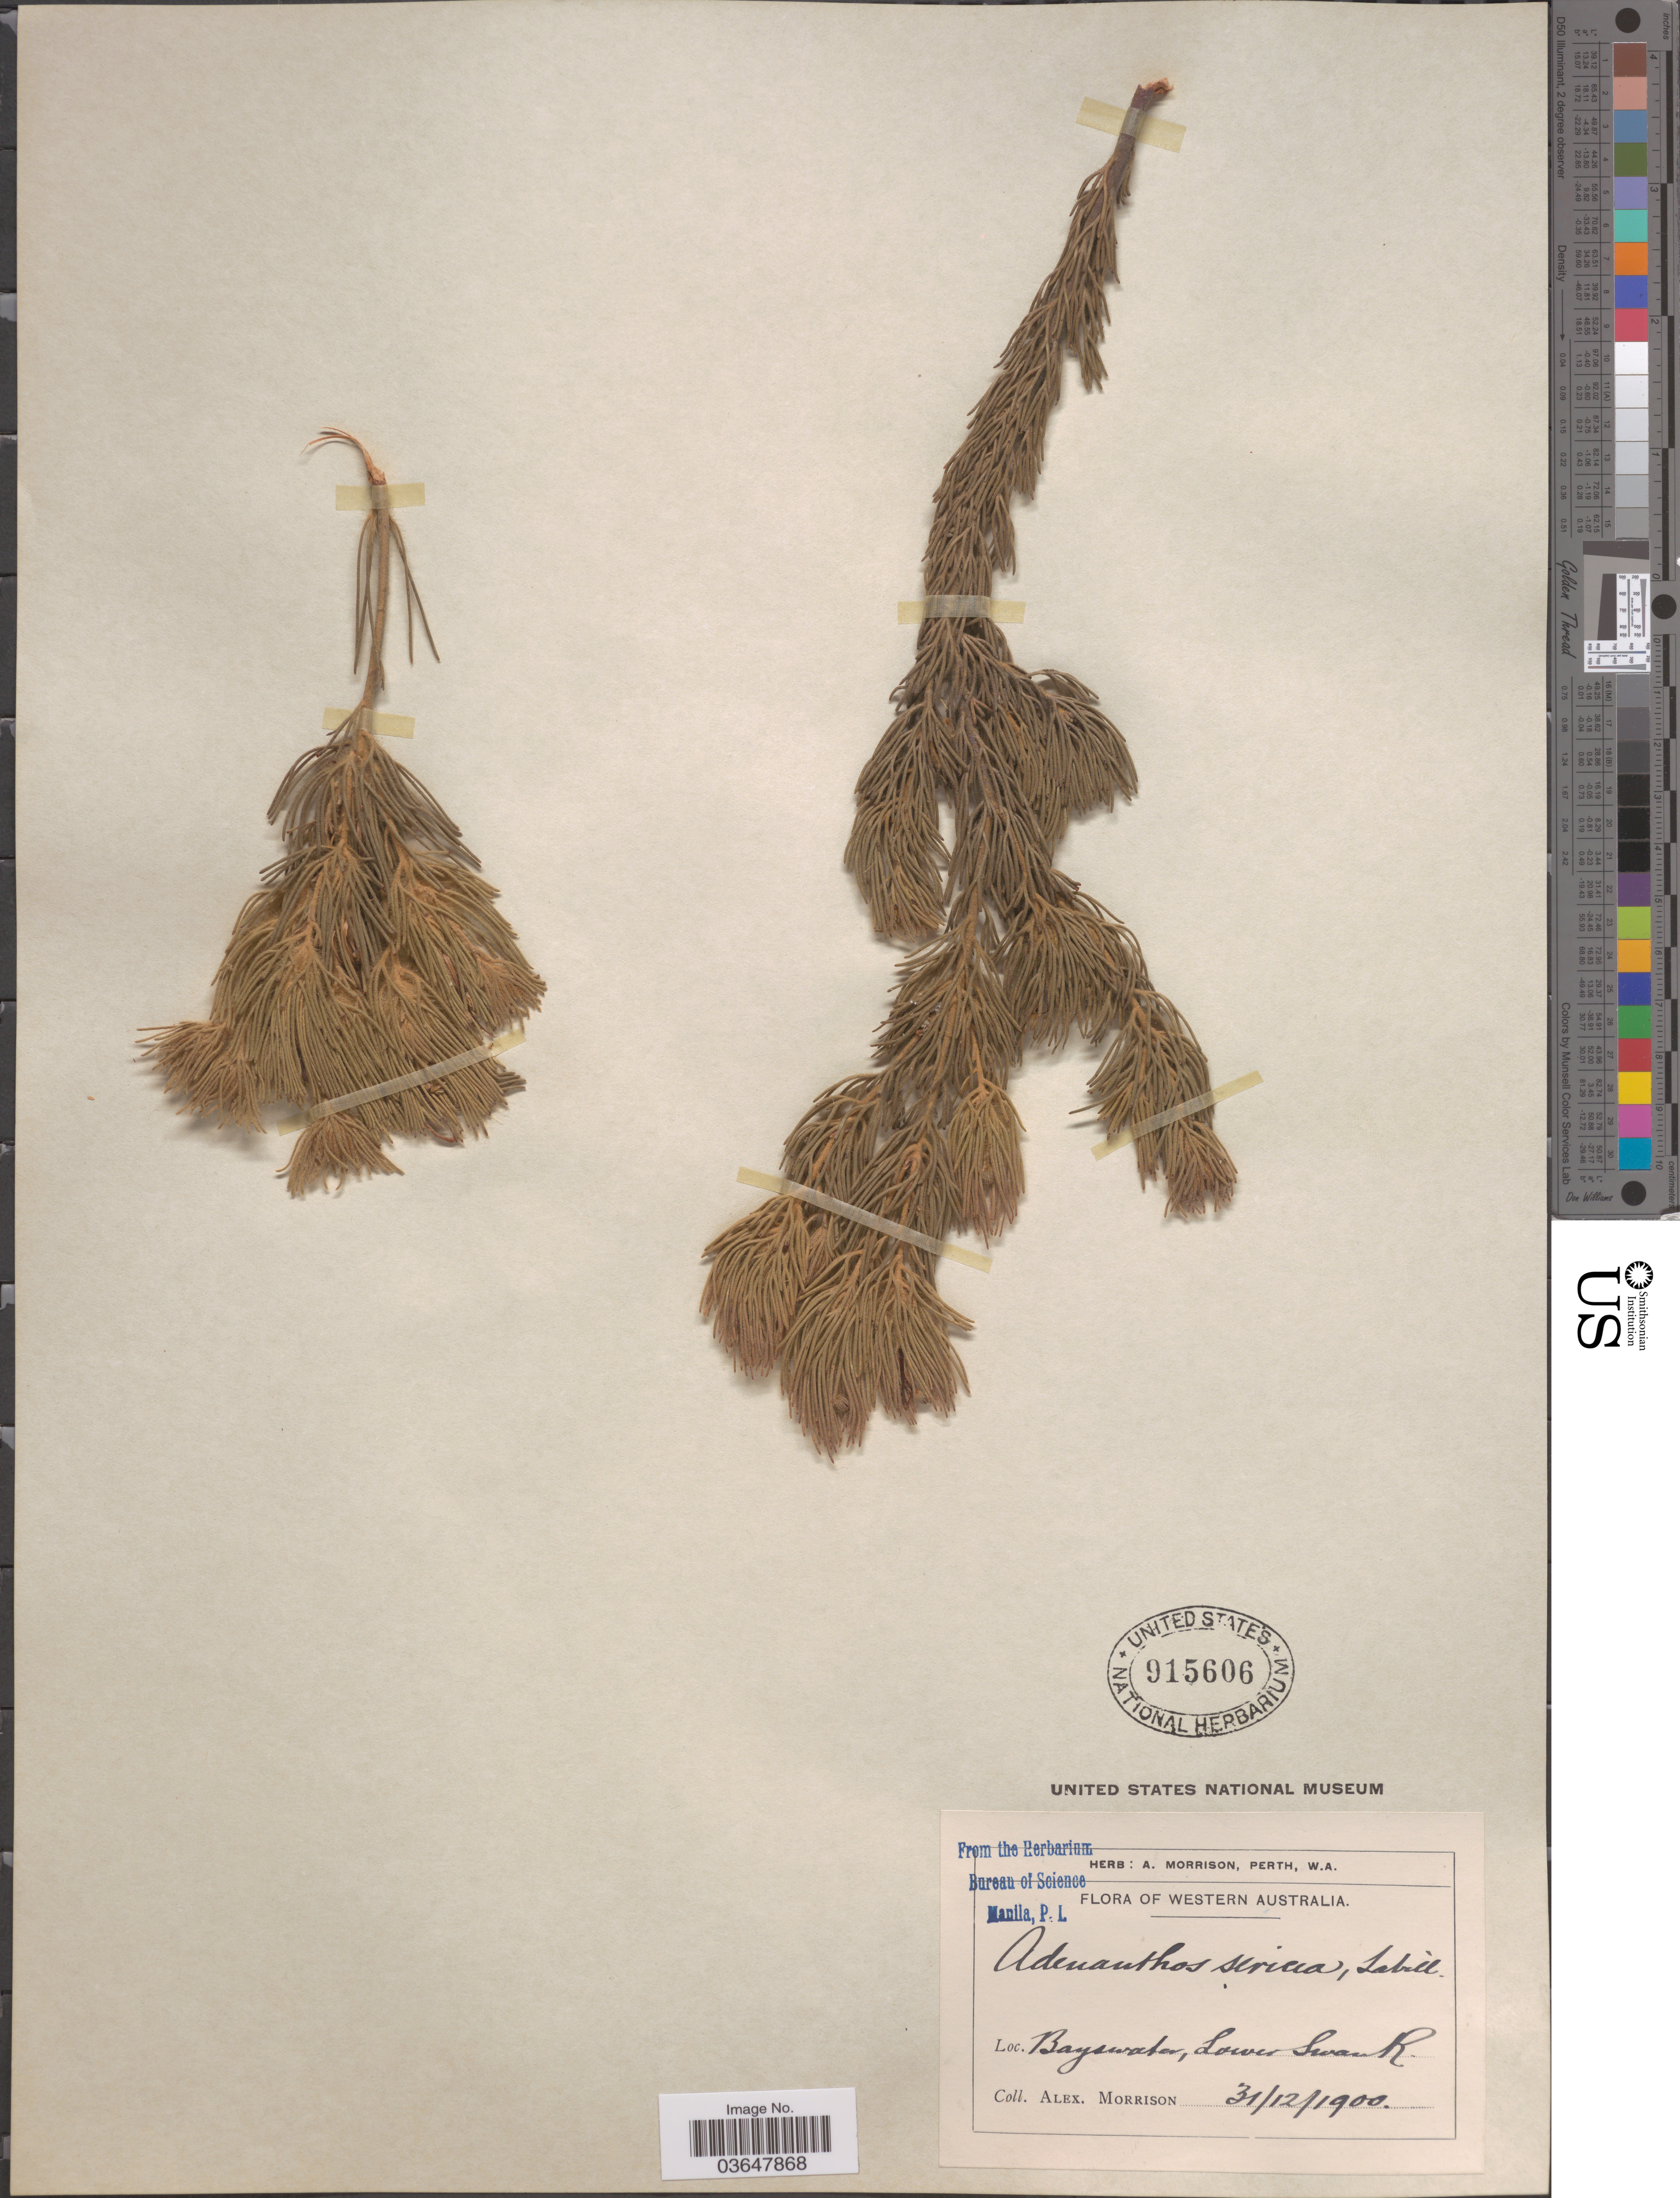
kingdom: Plantae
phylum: Tracheophyta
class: Magnoliopsida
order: Proteales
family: Proteaceae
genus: Adenanthos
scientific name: Adenanthos sericeus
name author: Labill.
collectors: A. Morrison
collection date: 1900-12-31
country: Australia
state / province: Western Australia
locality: Bayswater, Lower Swan R.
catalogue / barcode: US 915606